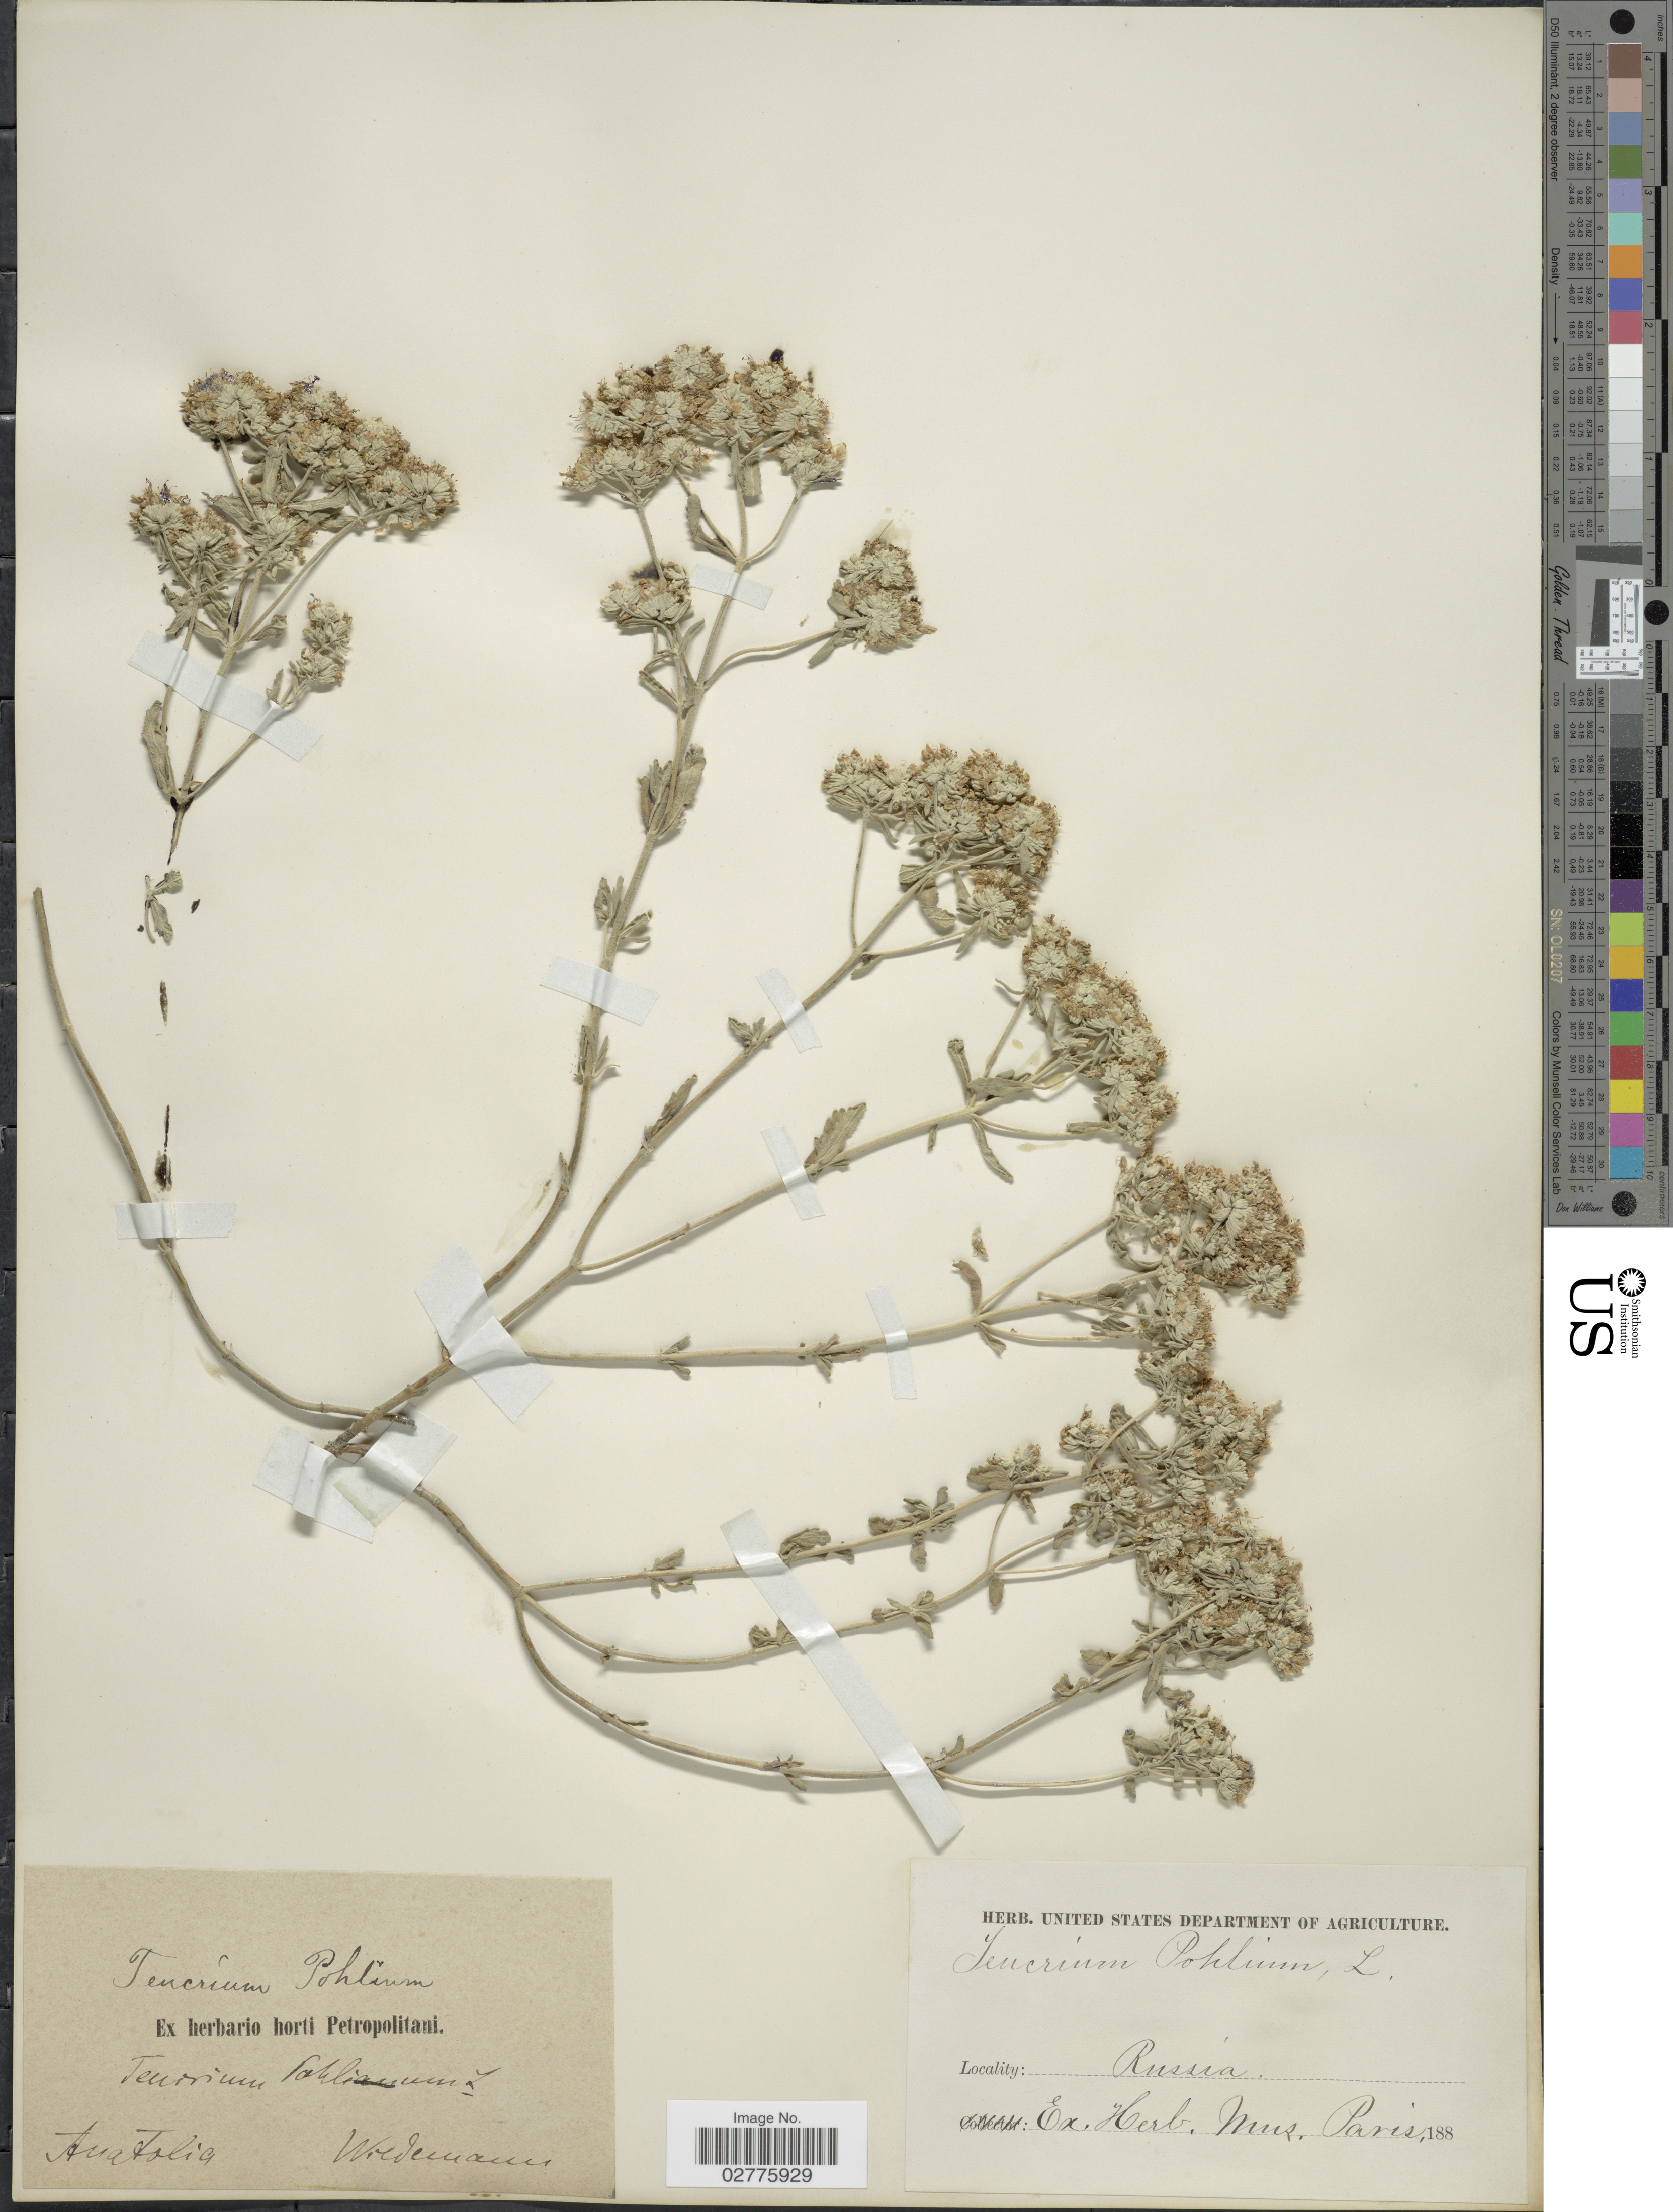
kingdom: Plantae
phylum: Tracheophyta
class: Magnoliopsida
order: Lamiales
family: Lamiaceae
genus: Teucrium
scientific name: Teucrium polium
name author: L.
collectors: -. Wredemann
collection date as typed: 188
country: Turkey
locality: Anatolia.